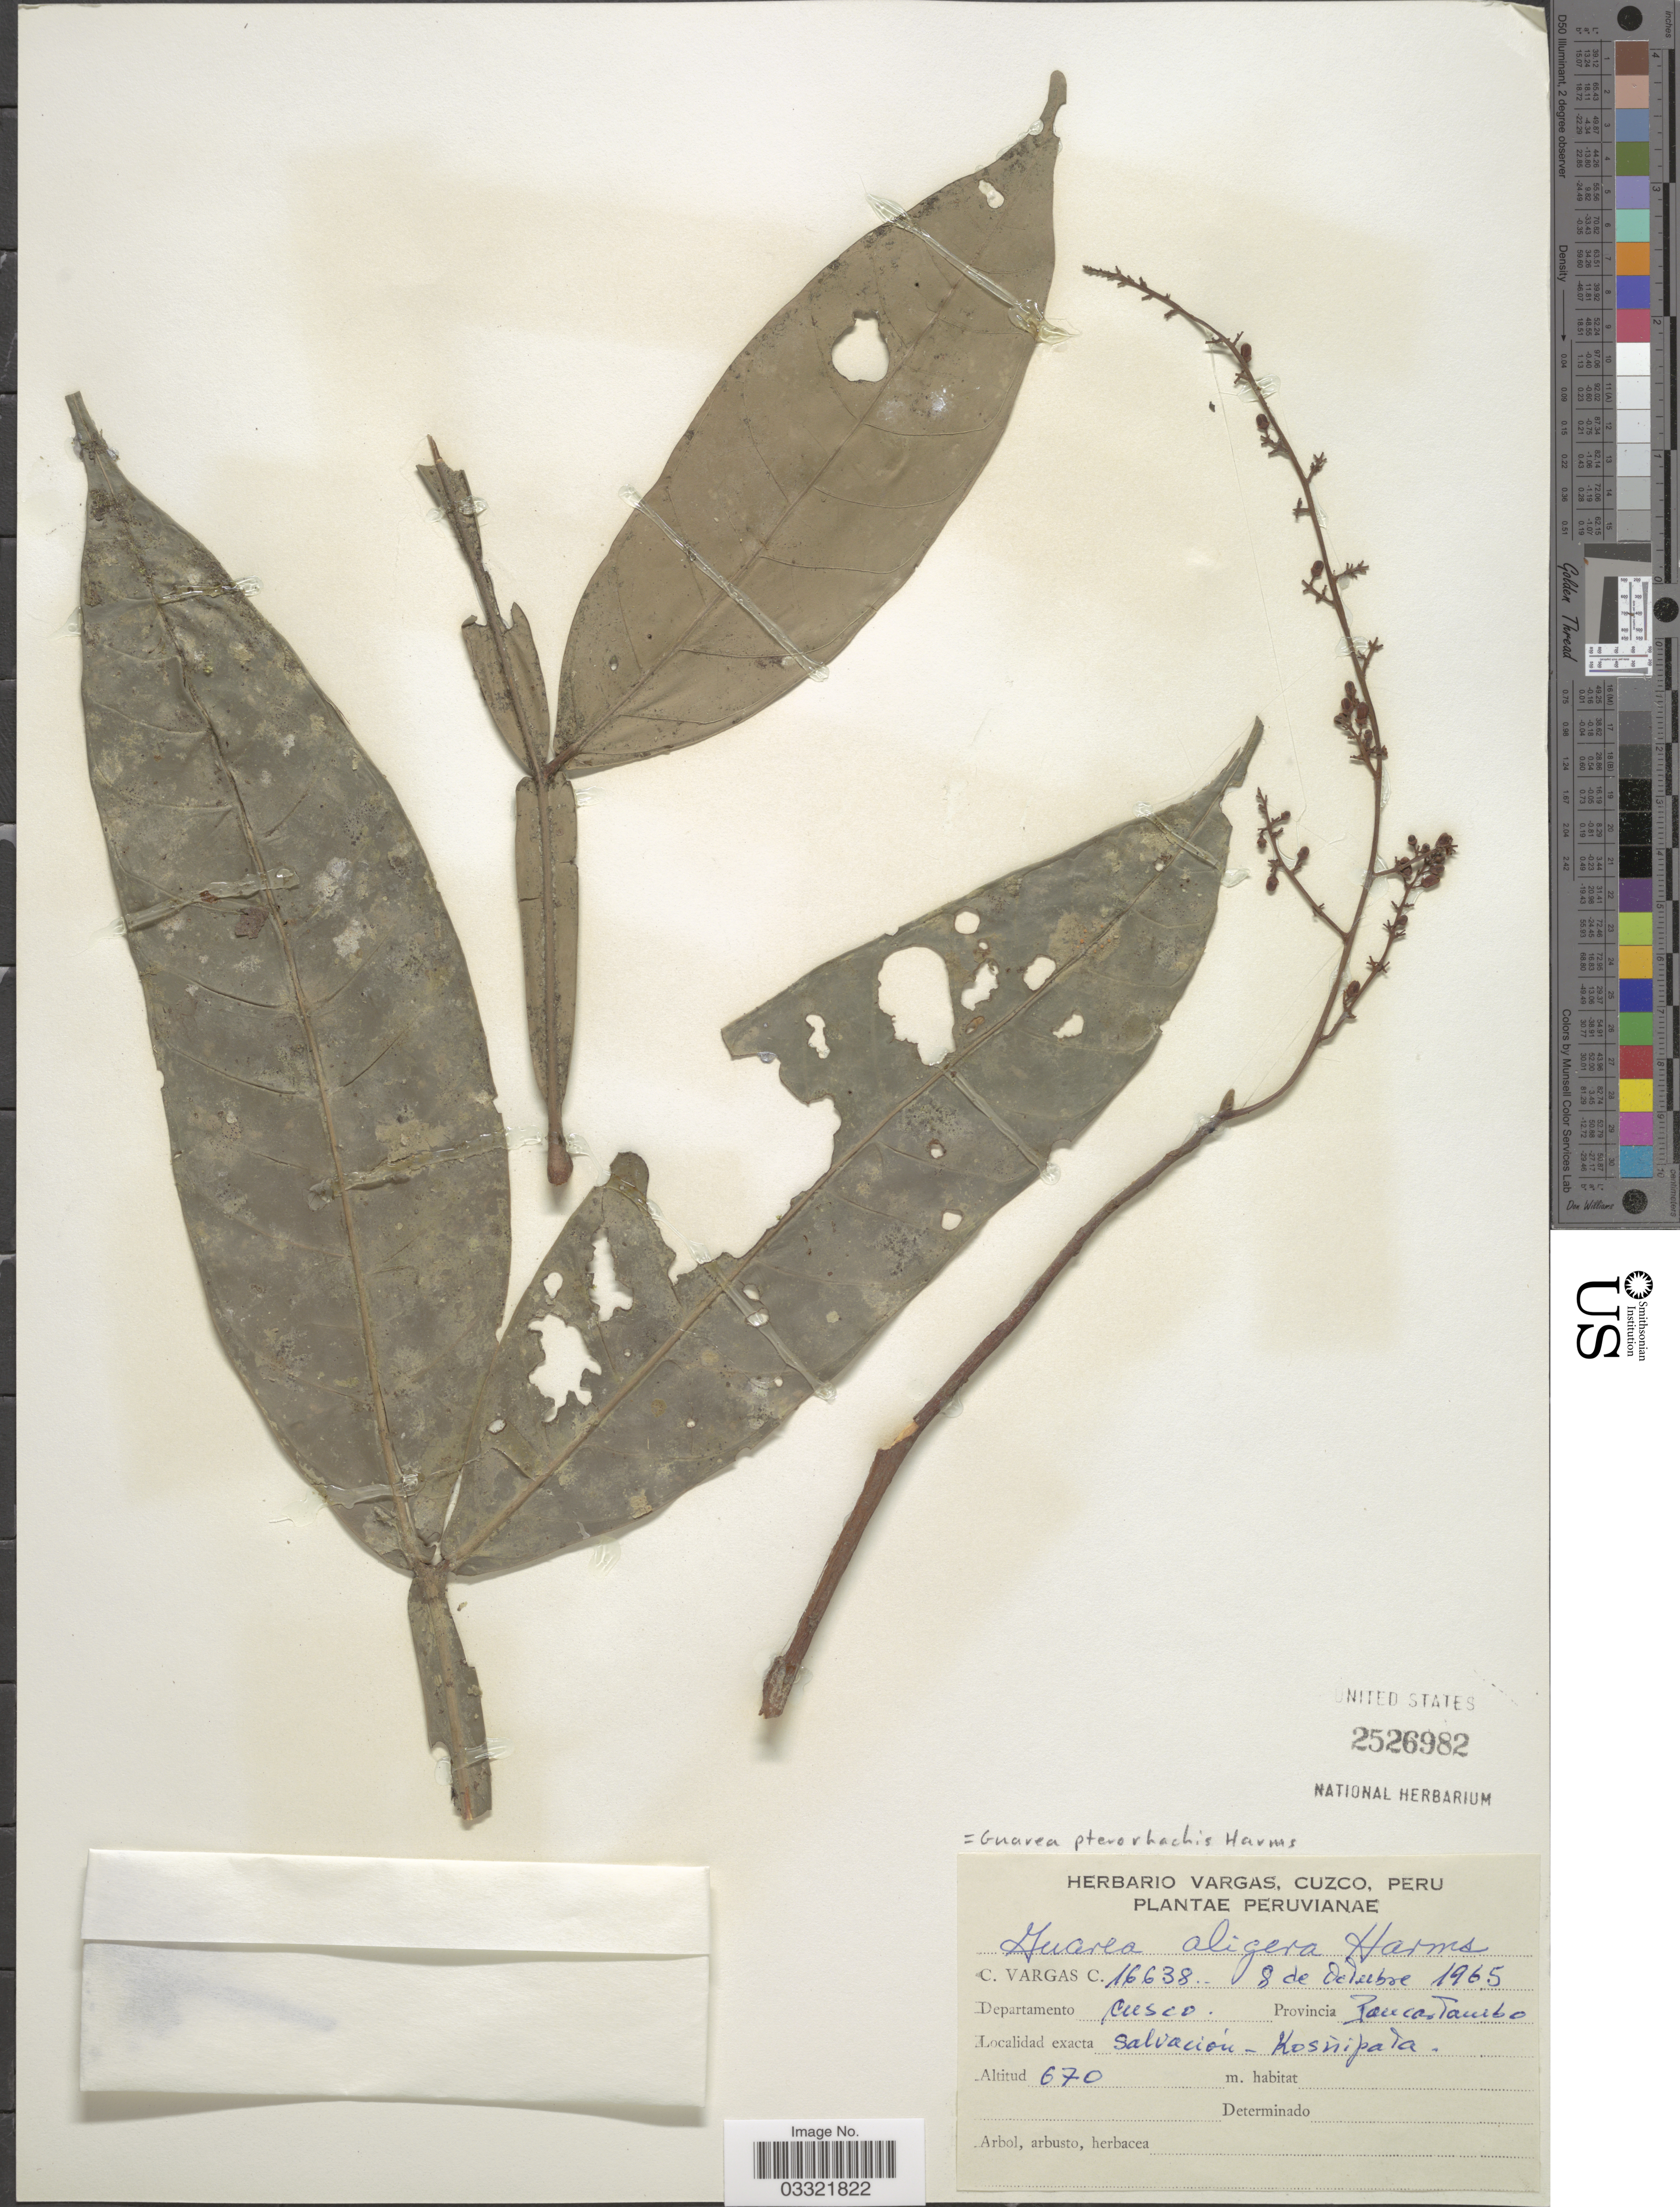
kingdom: Plantae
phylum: Tracheophyta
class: Magnoliopsida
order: Sapindales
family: Meliaceae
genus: Guarea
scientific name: Guarea pterorhachis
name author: Harms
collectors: C. Vargas Calderón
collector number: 16638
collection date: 1965-10-08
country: Peru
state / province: Cusco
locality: Departamento Cusco, Provincia Paucartambo. Salvación - Kosnìpata.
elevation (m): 670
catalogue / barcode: US 2526982